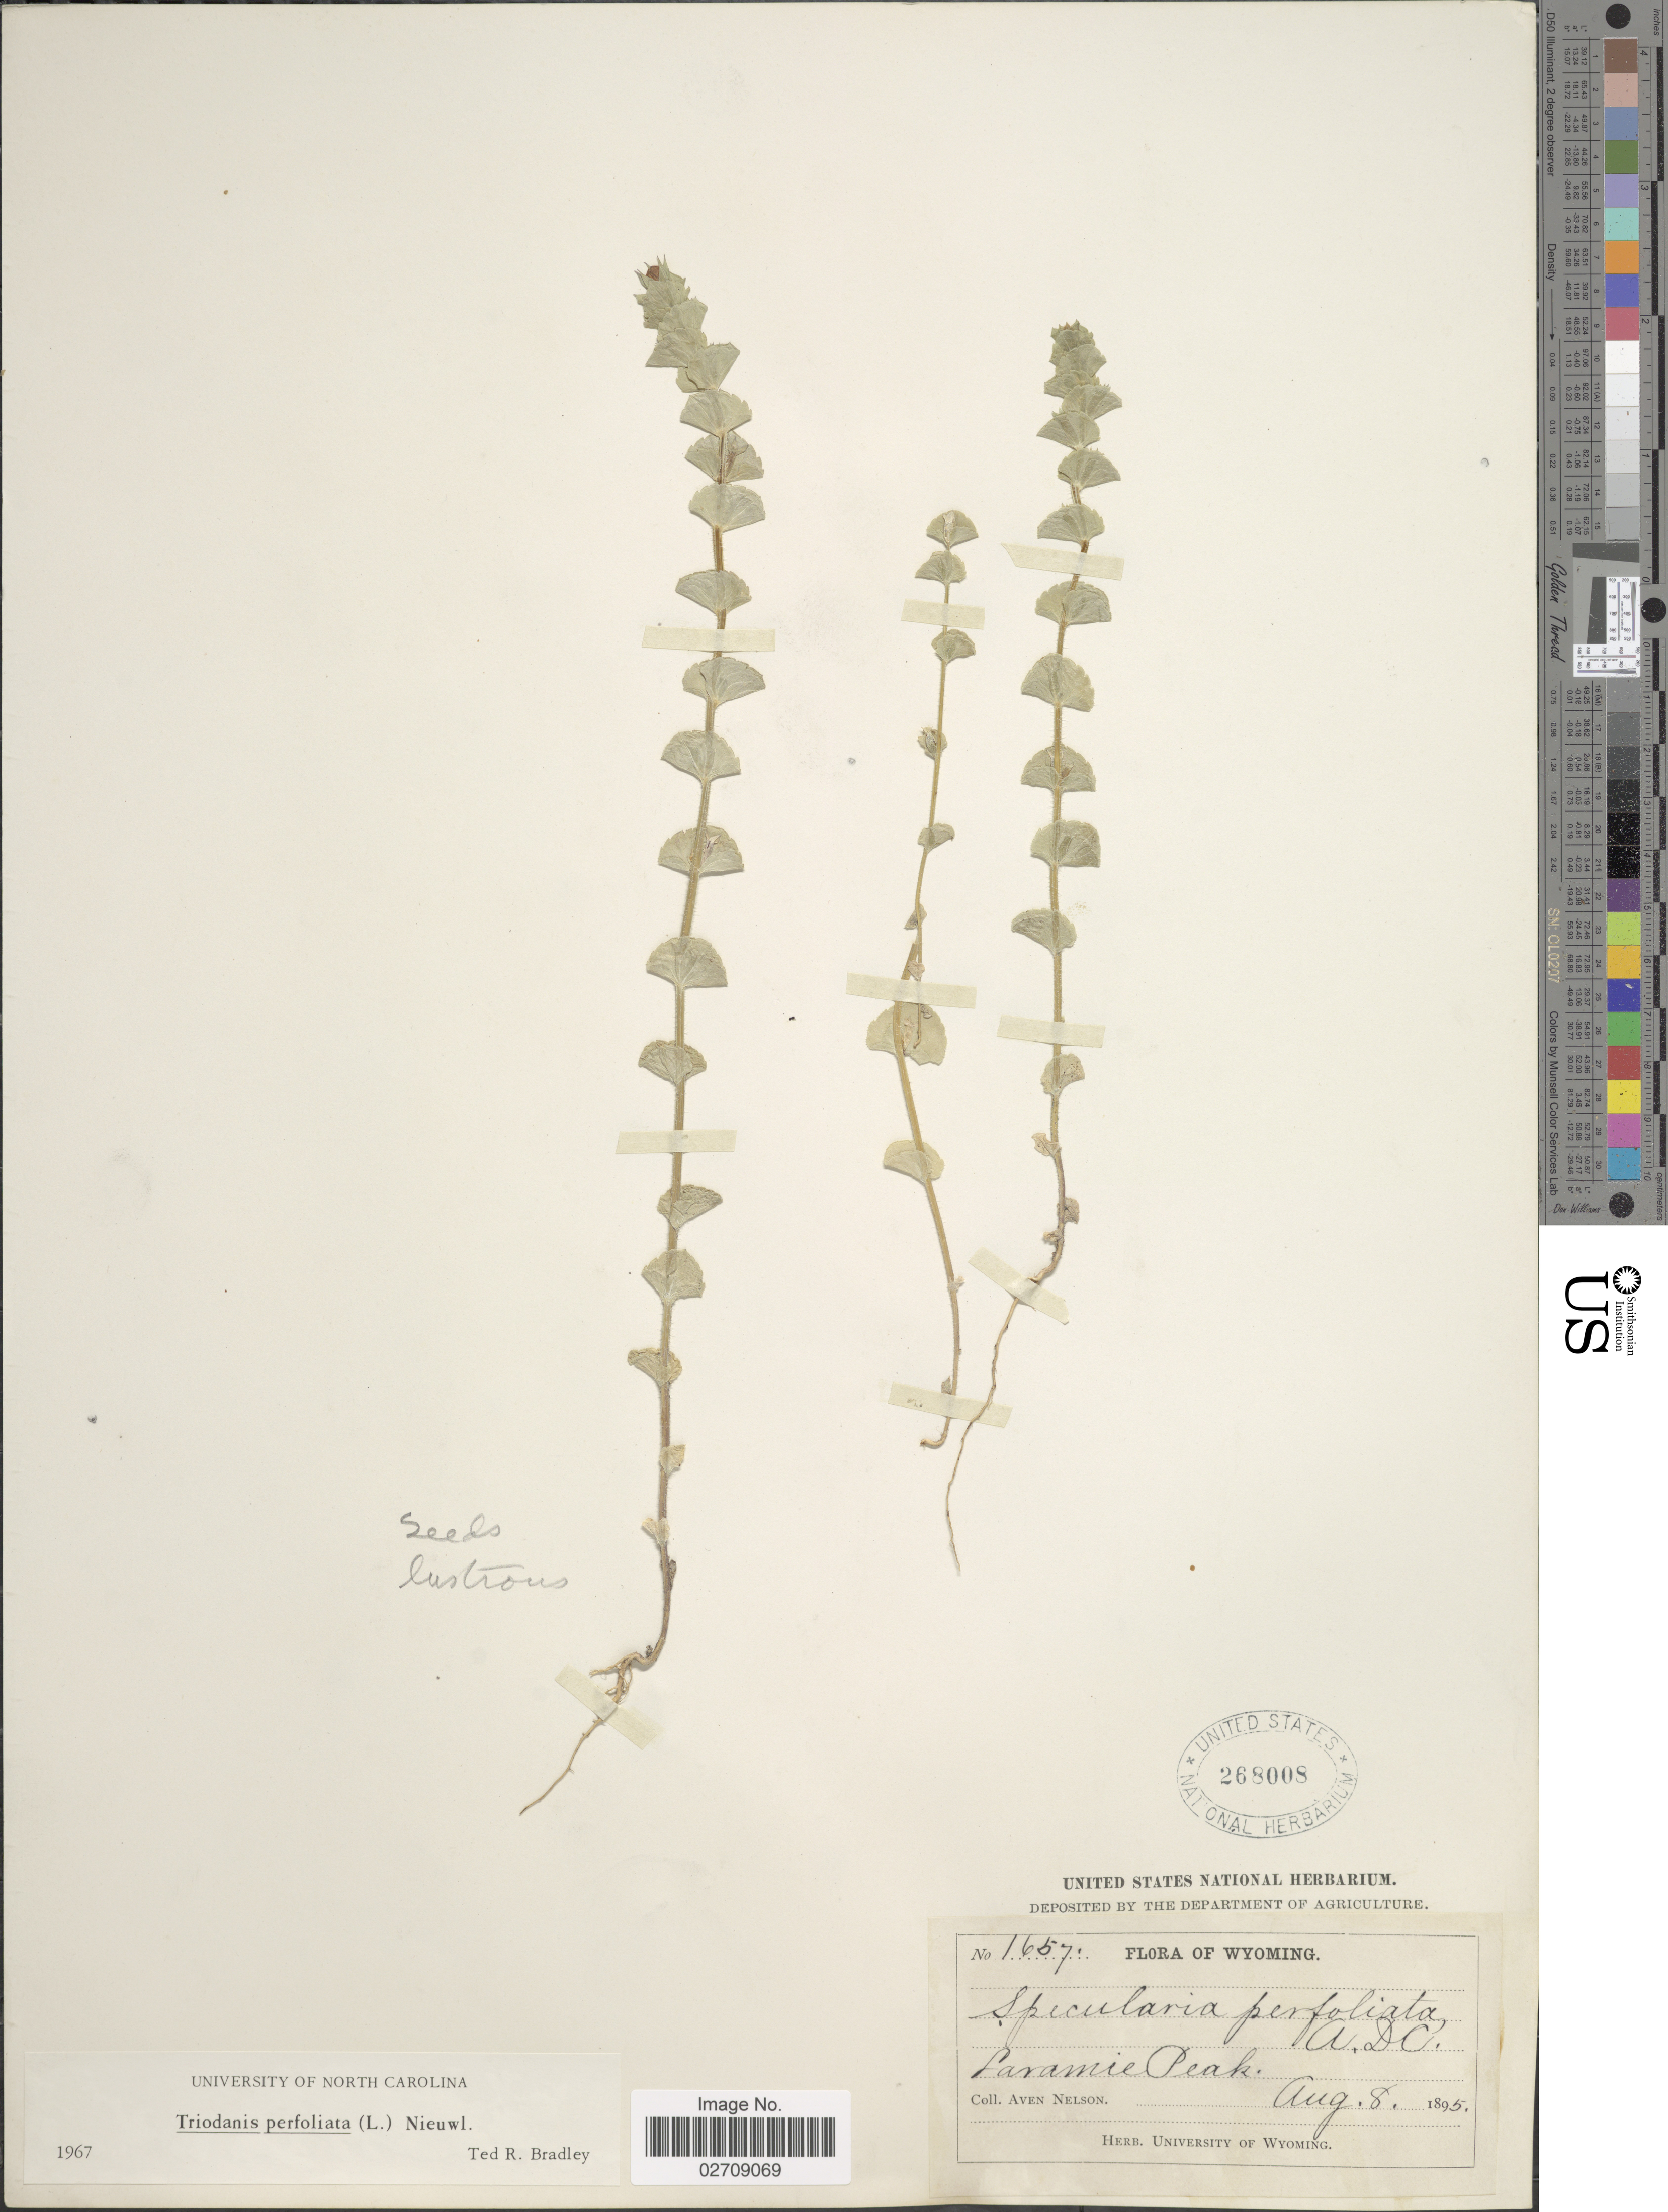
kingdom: Plantae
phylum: Tracheophyta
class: Magnoliopsida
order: Asterales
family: Campanulaceae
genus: Triodanis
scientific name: Triodanis perfoliata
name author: (L.) Nieuwl.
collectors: A. Nelson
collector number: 1657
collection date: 1895-08-08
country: United States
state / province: Wyoming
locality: Laramie Peak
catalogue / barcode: US 268008